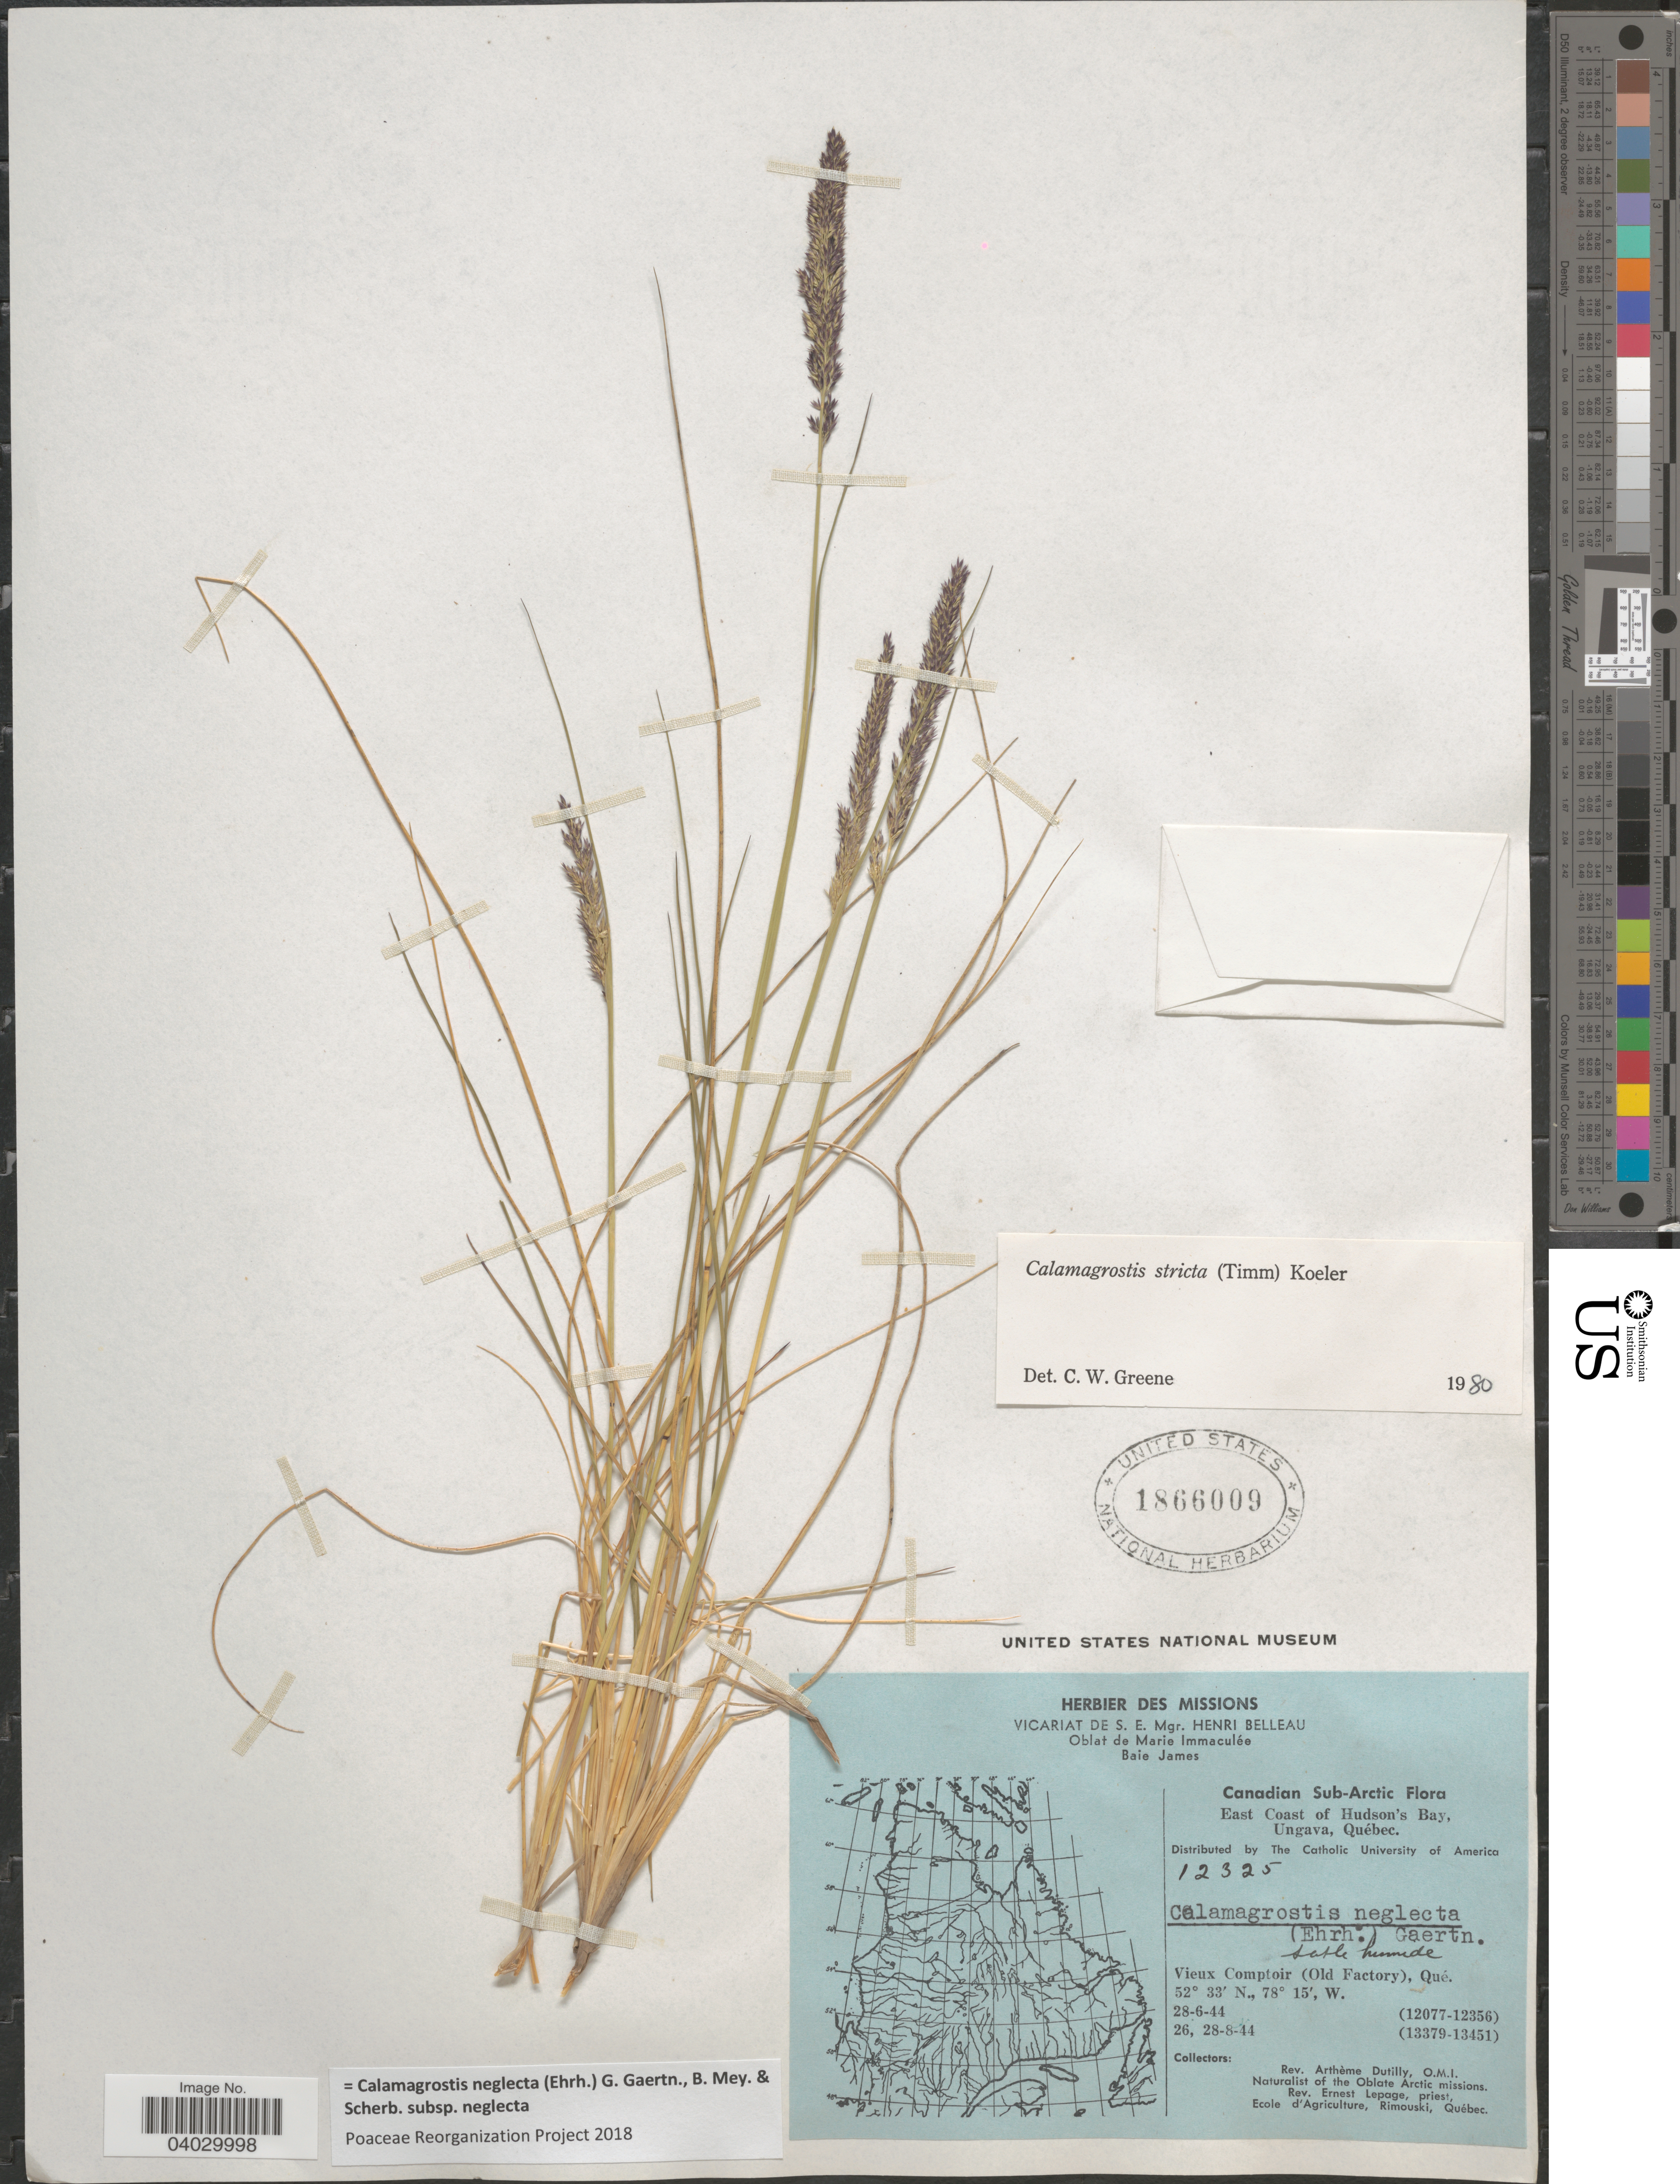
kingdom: Plantae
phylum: Tracheophyta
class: Liliopsida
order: Poales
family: Poaceae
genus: Calamagrostis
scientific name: Calamagrostis neglecta subsp. neglecta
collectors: A. Dutilly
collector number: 12325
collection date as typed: Transcribed d/m/y: 28/6/44 to 28/8/44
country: Canada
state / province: Quebec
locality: Canadian Sub-Arctic. East Coast of Hudson's Bay, Ungava. Vieux Comptoir (Old Factory).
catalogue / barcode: US 1866009